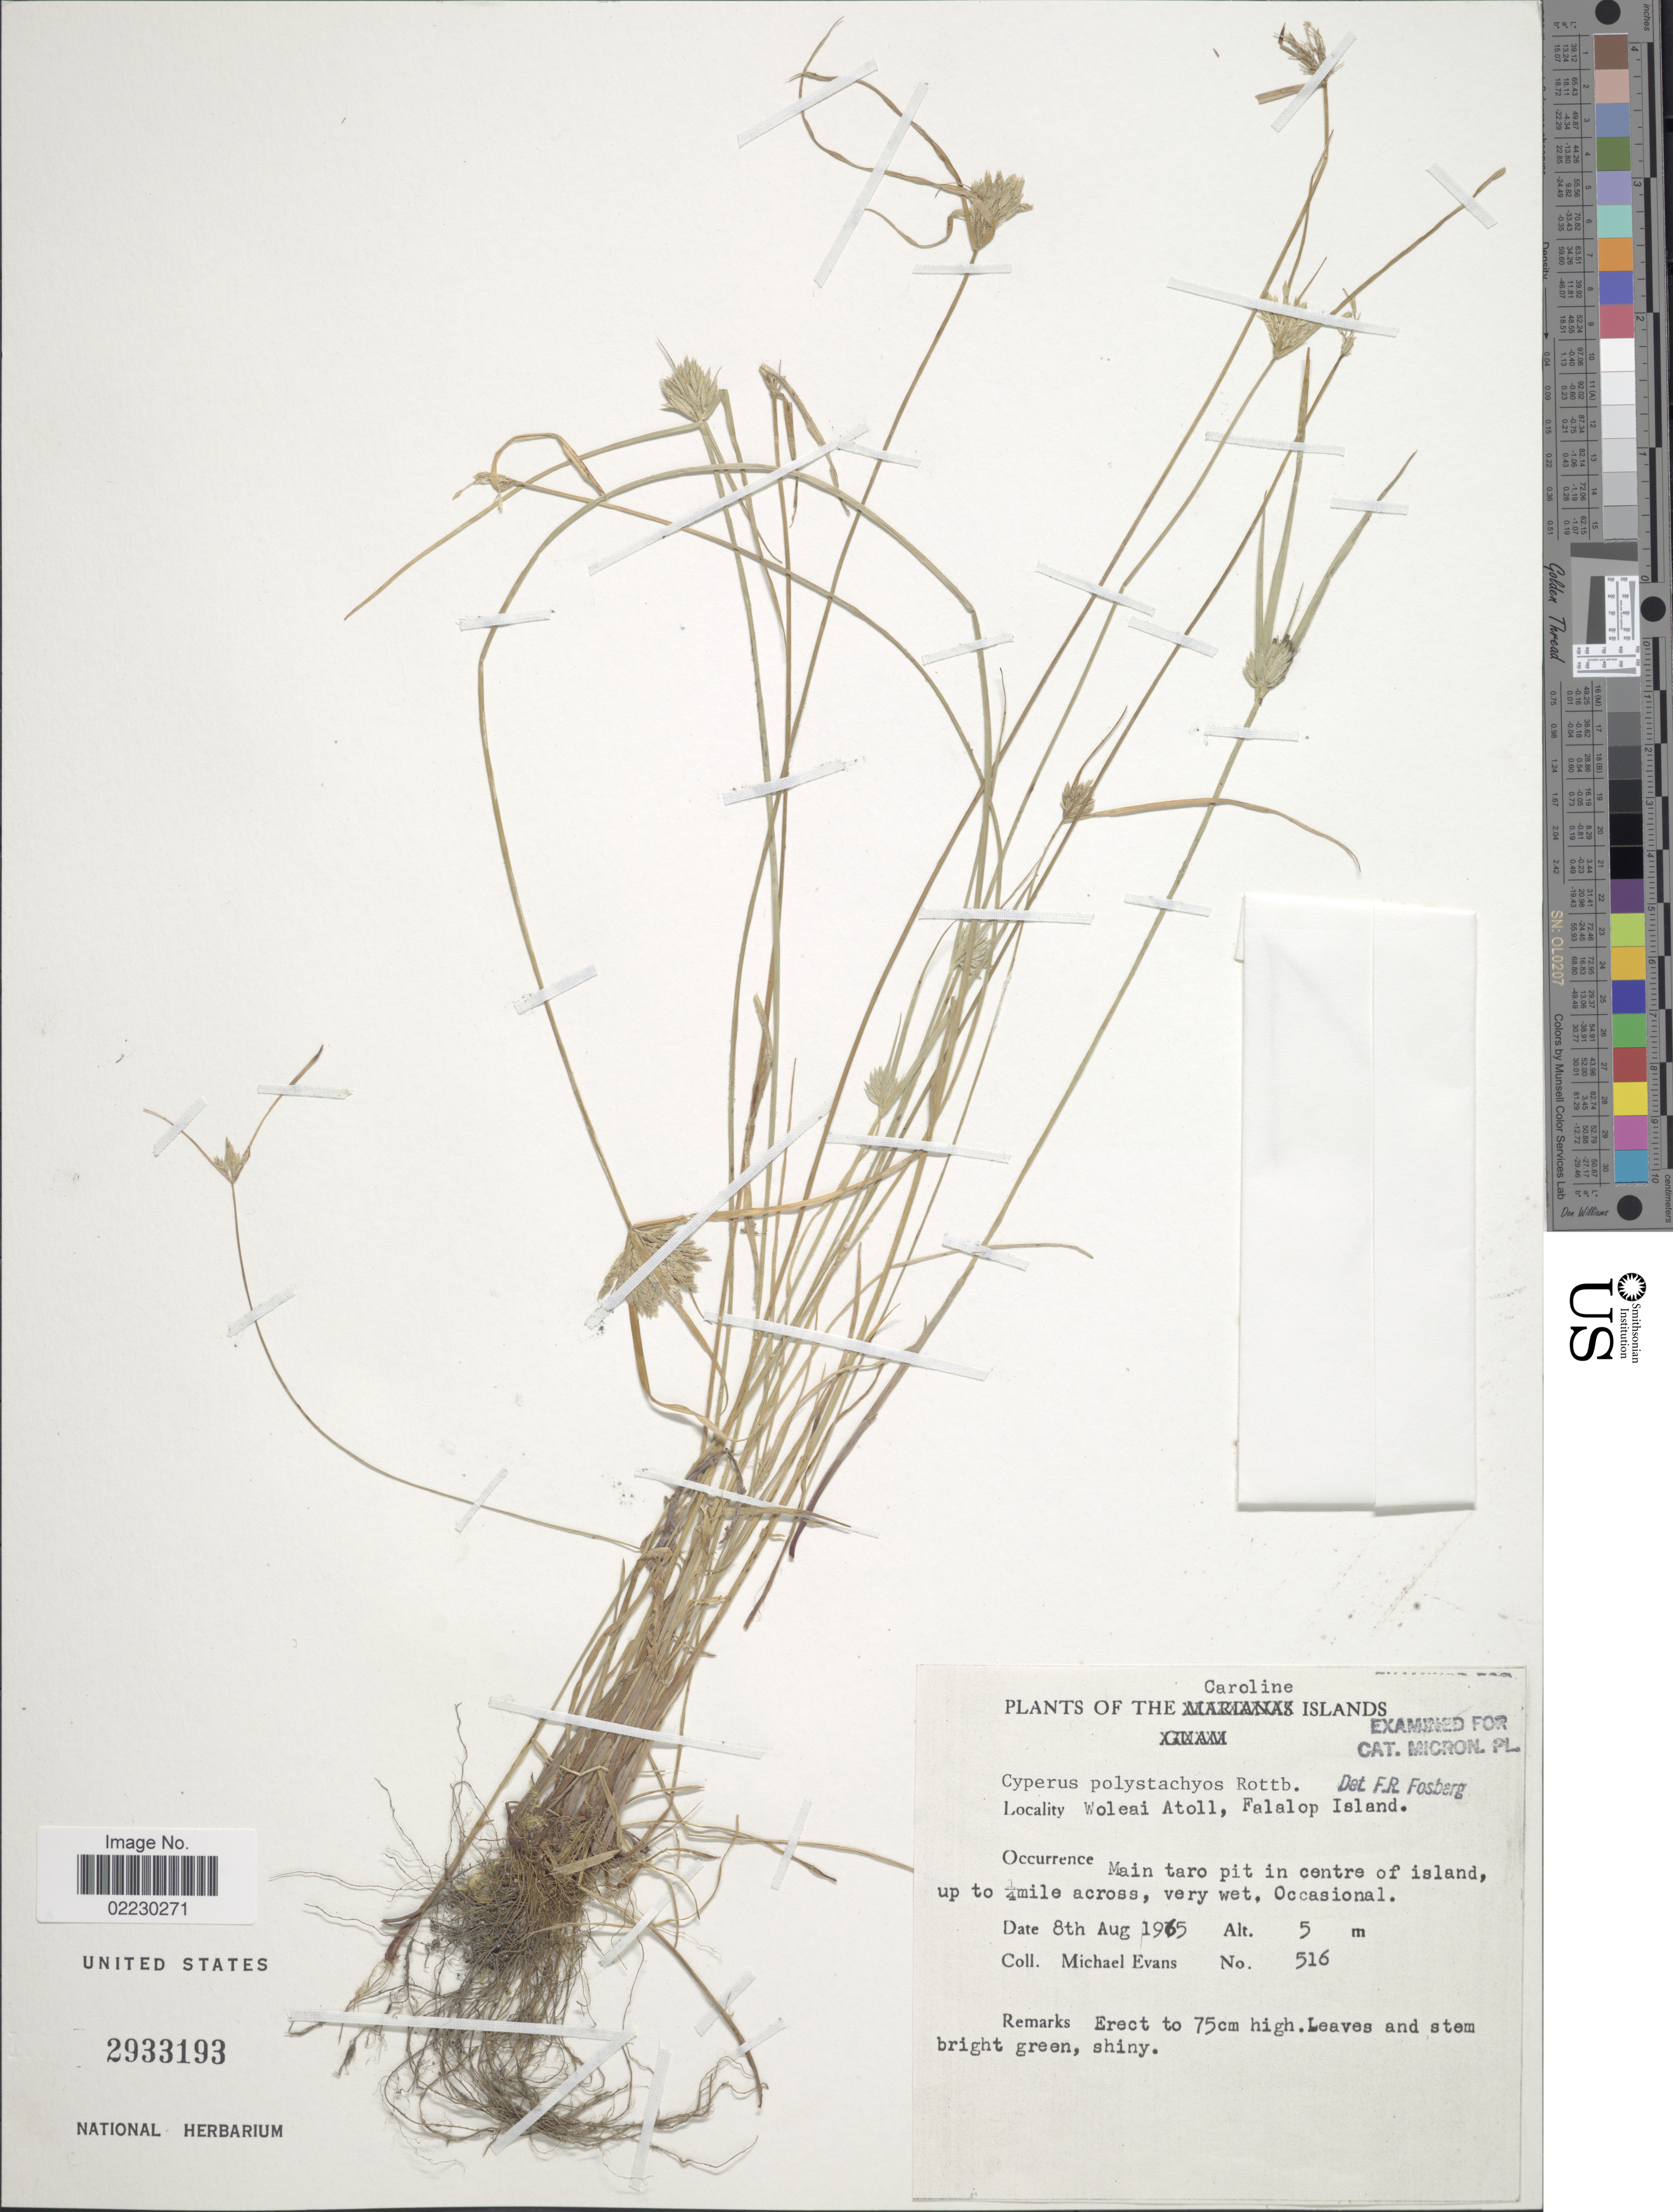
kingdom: Plantae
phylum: Tracheophyta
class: Liliopsida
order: Poales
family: Cyperaceae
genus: Cyperus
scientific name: Cyperus polystachyos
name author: Rottb.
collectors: M. Evans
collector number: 516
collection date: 1965-08-08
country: Micronesia, Federated States of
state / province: Yap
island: Woleai Atoll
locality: Caroline Islands, Woleai Atoll, Falalop Island, main taro pit in centre of island, up to 1/4 mile across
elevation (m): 5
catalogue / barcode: US 2933193